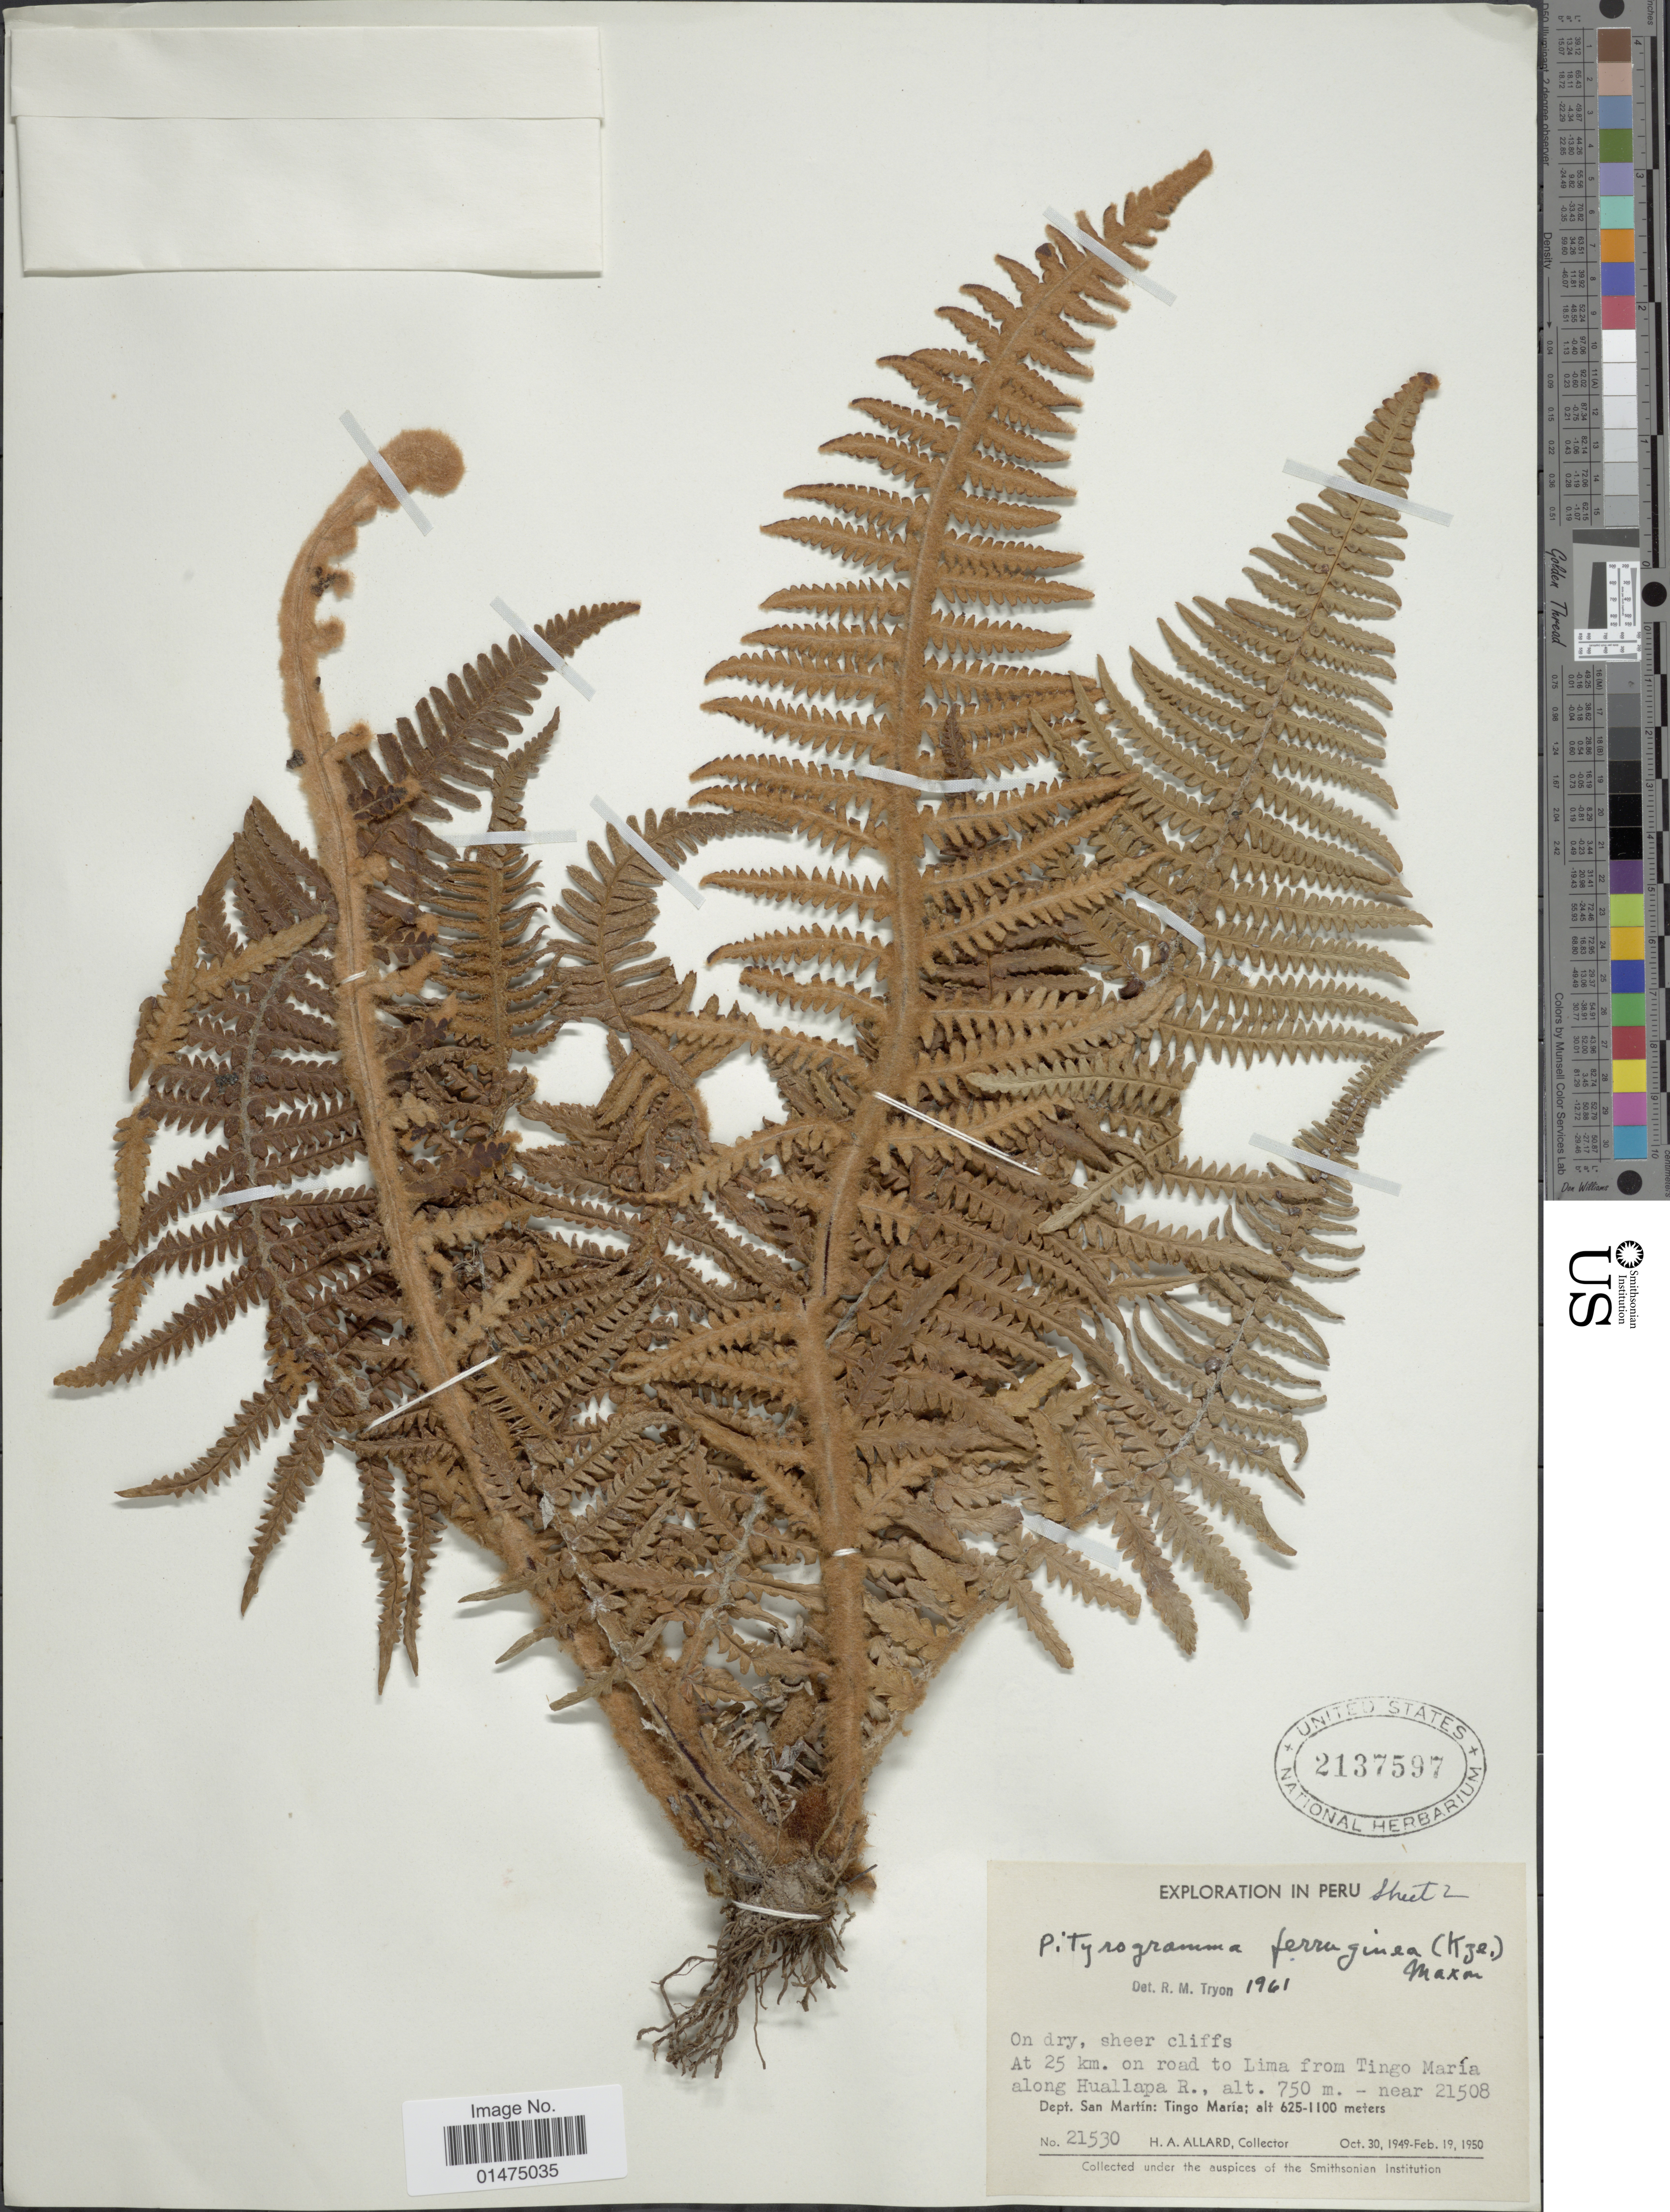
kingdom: Plantae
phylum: Tracheophyta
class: Polypodiopsida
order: Polypodiales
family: Pteridaceae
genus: Pityrogramma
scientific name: Pityrogramma ferruginea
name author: (Kunze) Maxon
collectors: H. A. Allard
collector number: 21530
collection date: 1949-10-30/1950-02-19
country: Peru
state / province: San Martín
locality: At 25 km. on road to Lima from Tingo María along Hualla R., Dept San Martin : Tingo Maria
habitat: on dry sheer cliffs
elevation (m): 625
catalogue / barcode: US 2137597